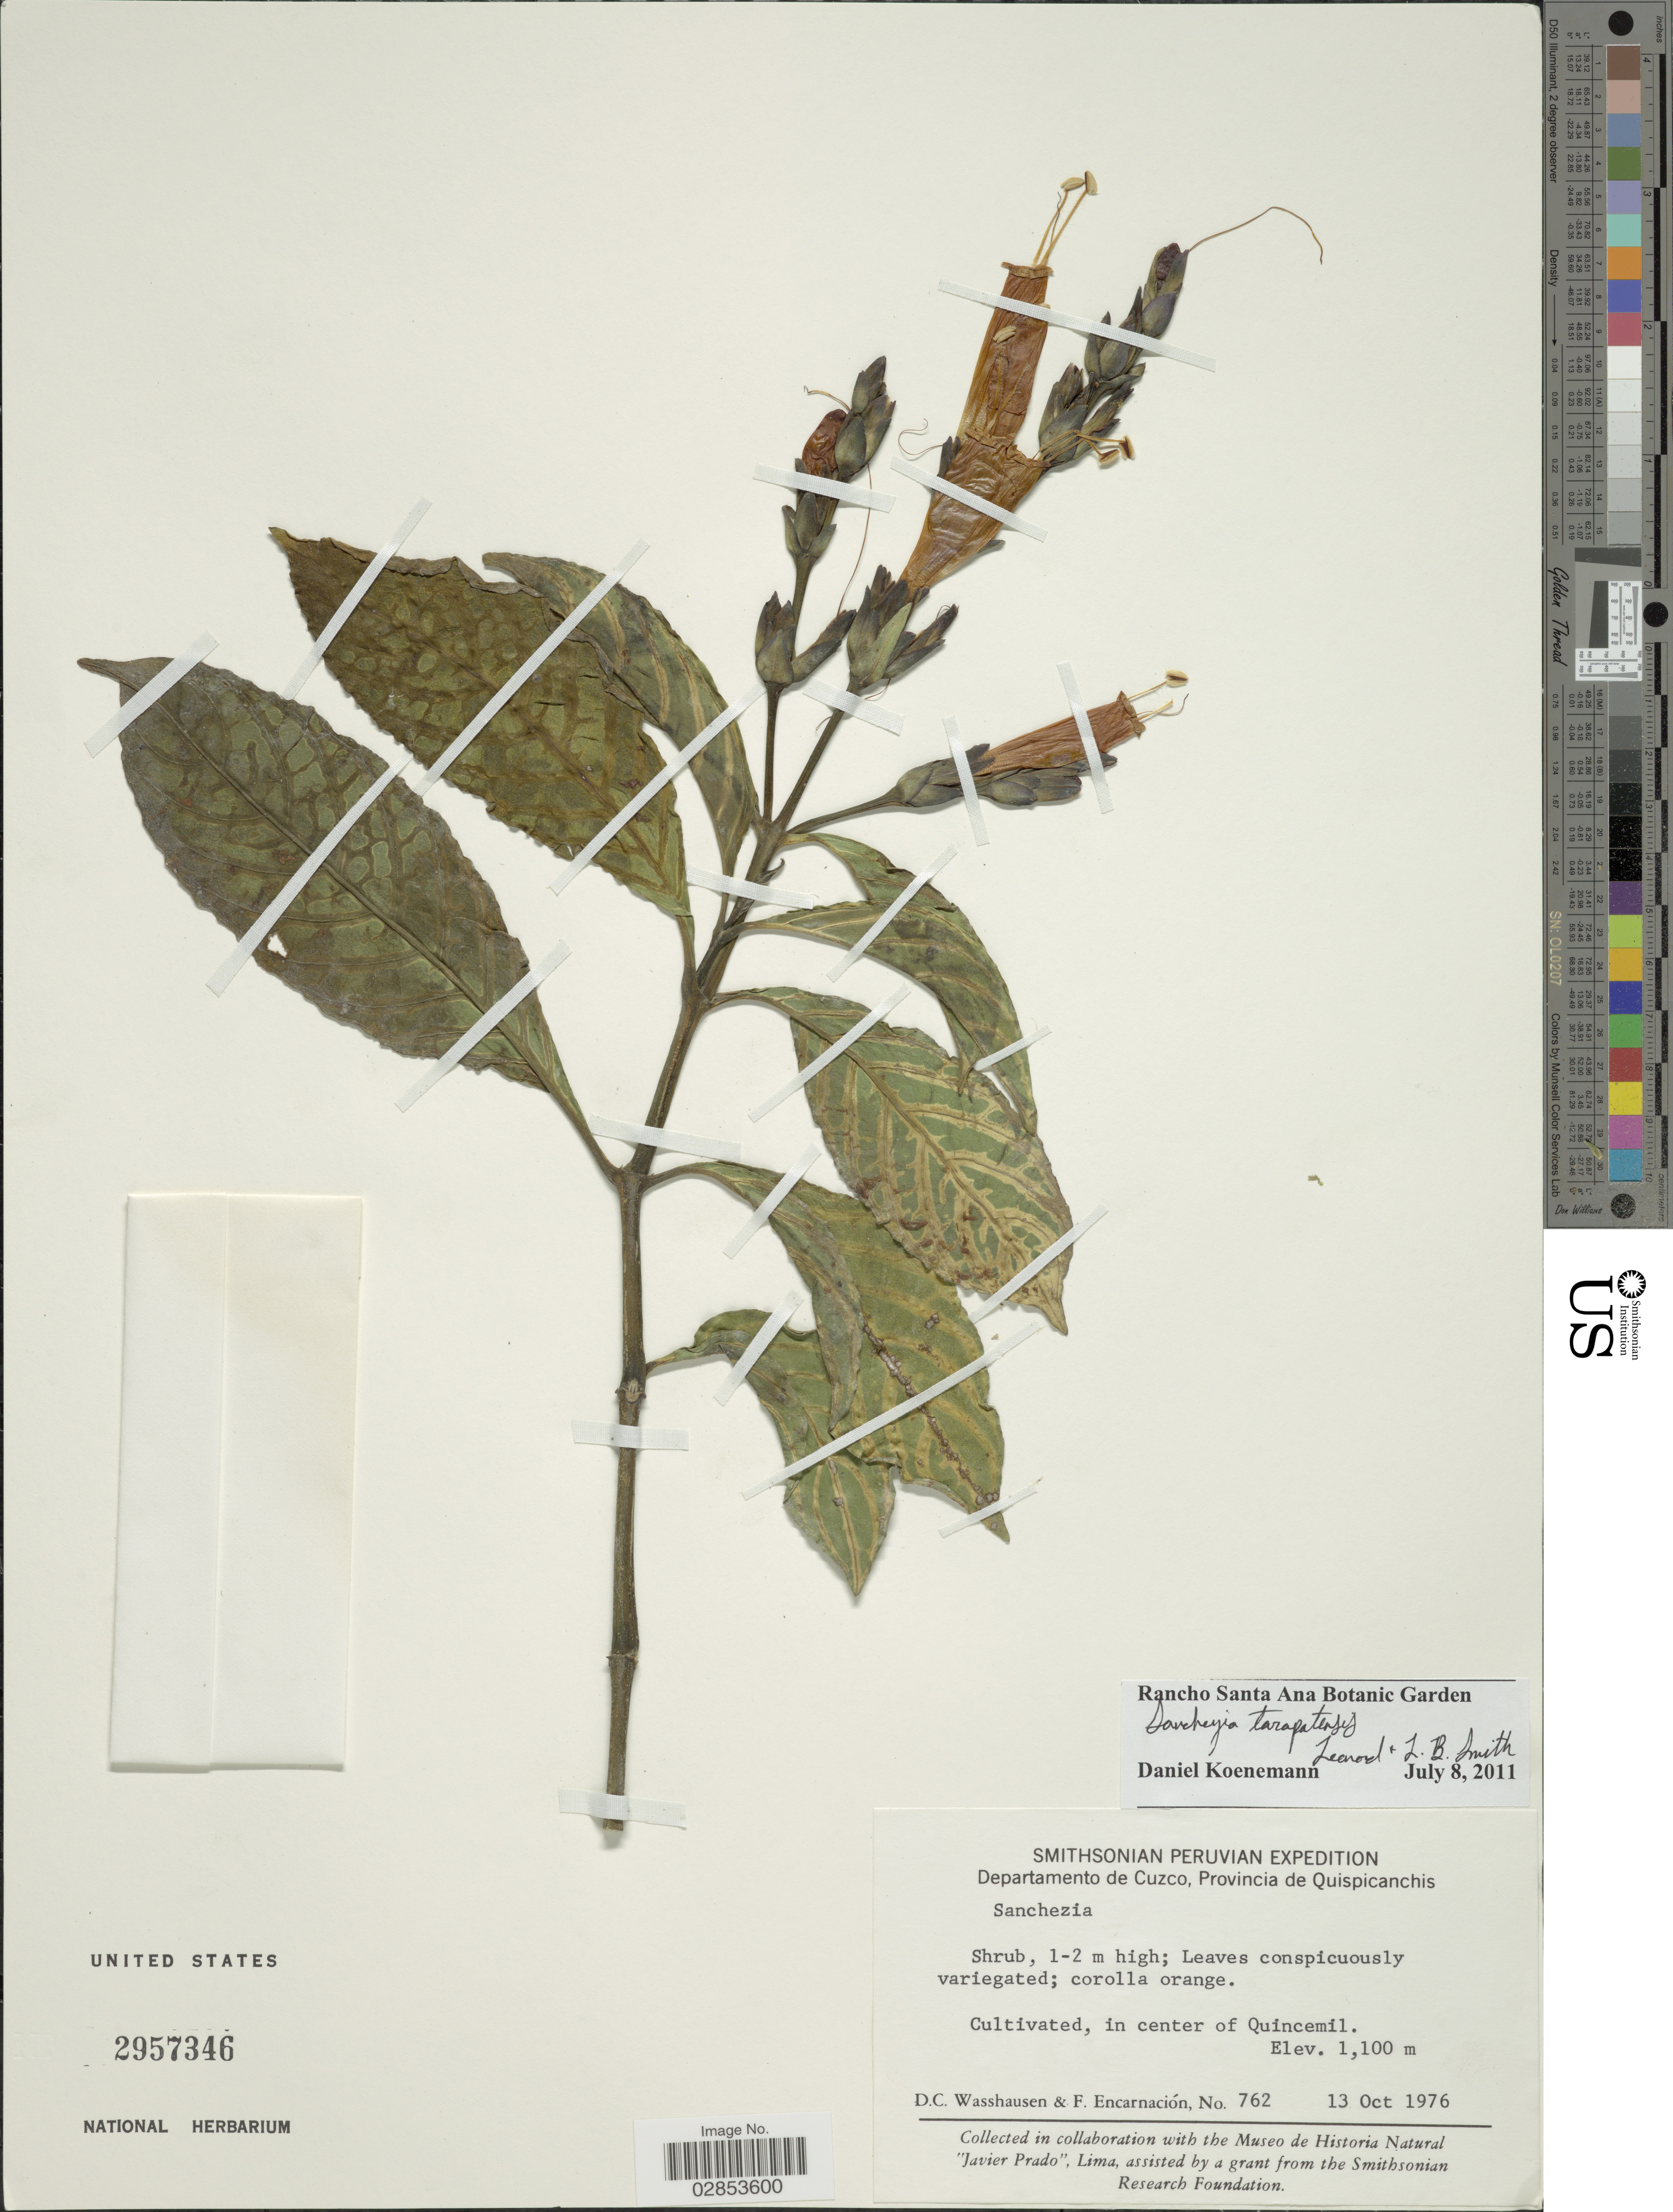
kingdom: Plantae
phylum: Tracheophyta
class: Magnoliopsida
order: Lamiales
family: Acanthaceae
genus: Sanchezia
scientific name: Sanchezia tigrina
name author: Leonard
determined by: Azevedo, Igor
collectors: D. C. Wasshausen & F. Encarnación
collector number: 762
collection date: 1976-10-13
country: Peru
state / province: Cusco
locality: Departamento de Cusco, Provincia de Quispicanchis. In center of Quincemil.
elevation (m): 1100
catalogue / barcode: US 2957346